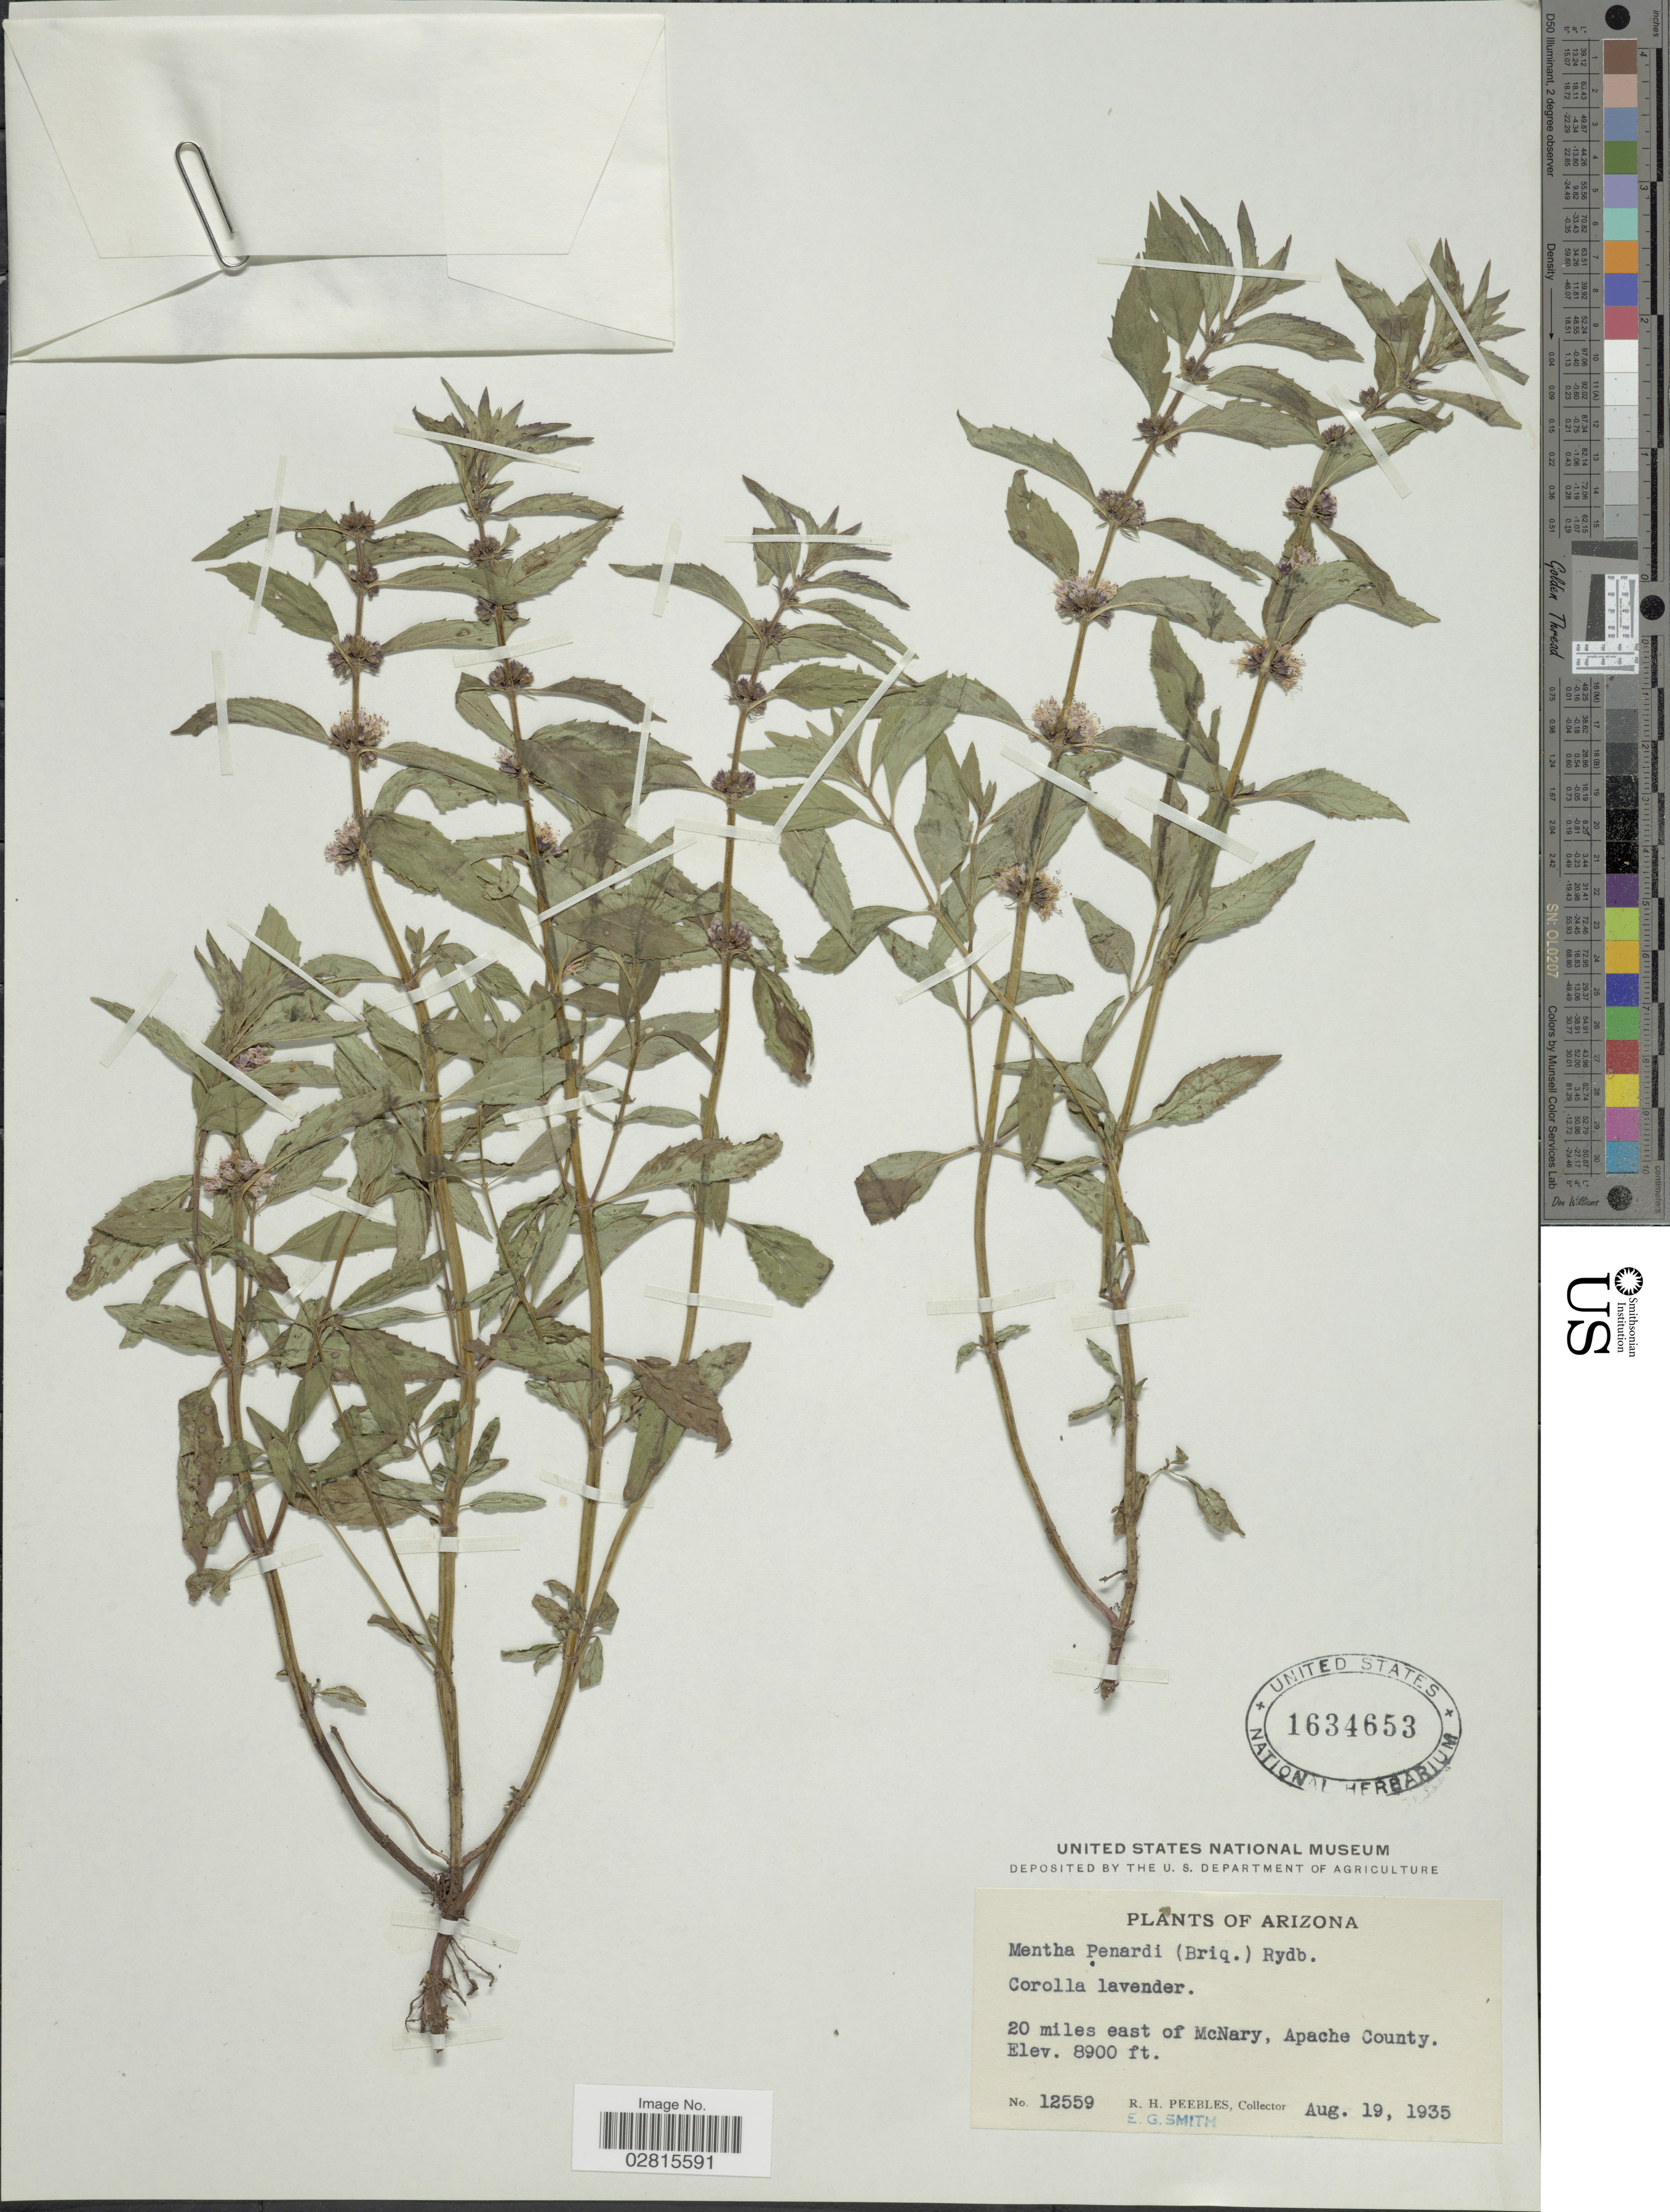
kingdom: Plantae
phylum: Tracheophyta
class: Magnoliopsida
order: Lamiales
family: Lamiaceae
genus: Mentha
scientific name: Mentha penardii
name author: (Briq.) Rydb.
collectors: R. H. Peebles & E. G. Smith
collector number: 12559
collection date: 1935-08-19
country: United States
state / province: Arizona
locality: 20 miles east of McNary, Apache County.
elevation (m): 2713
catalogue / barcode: US 1634653